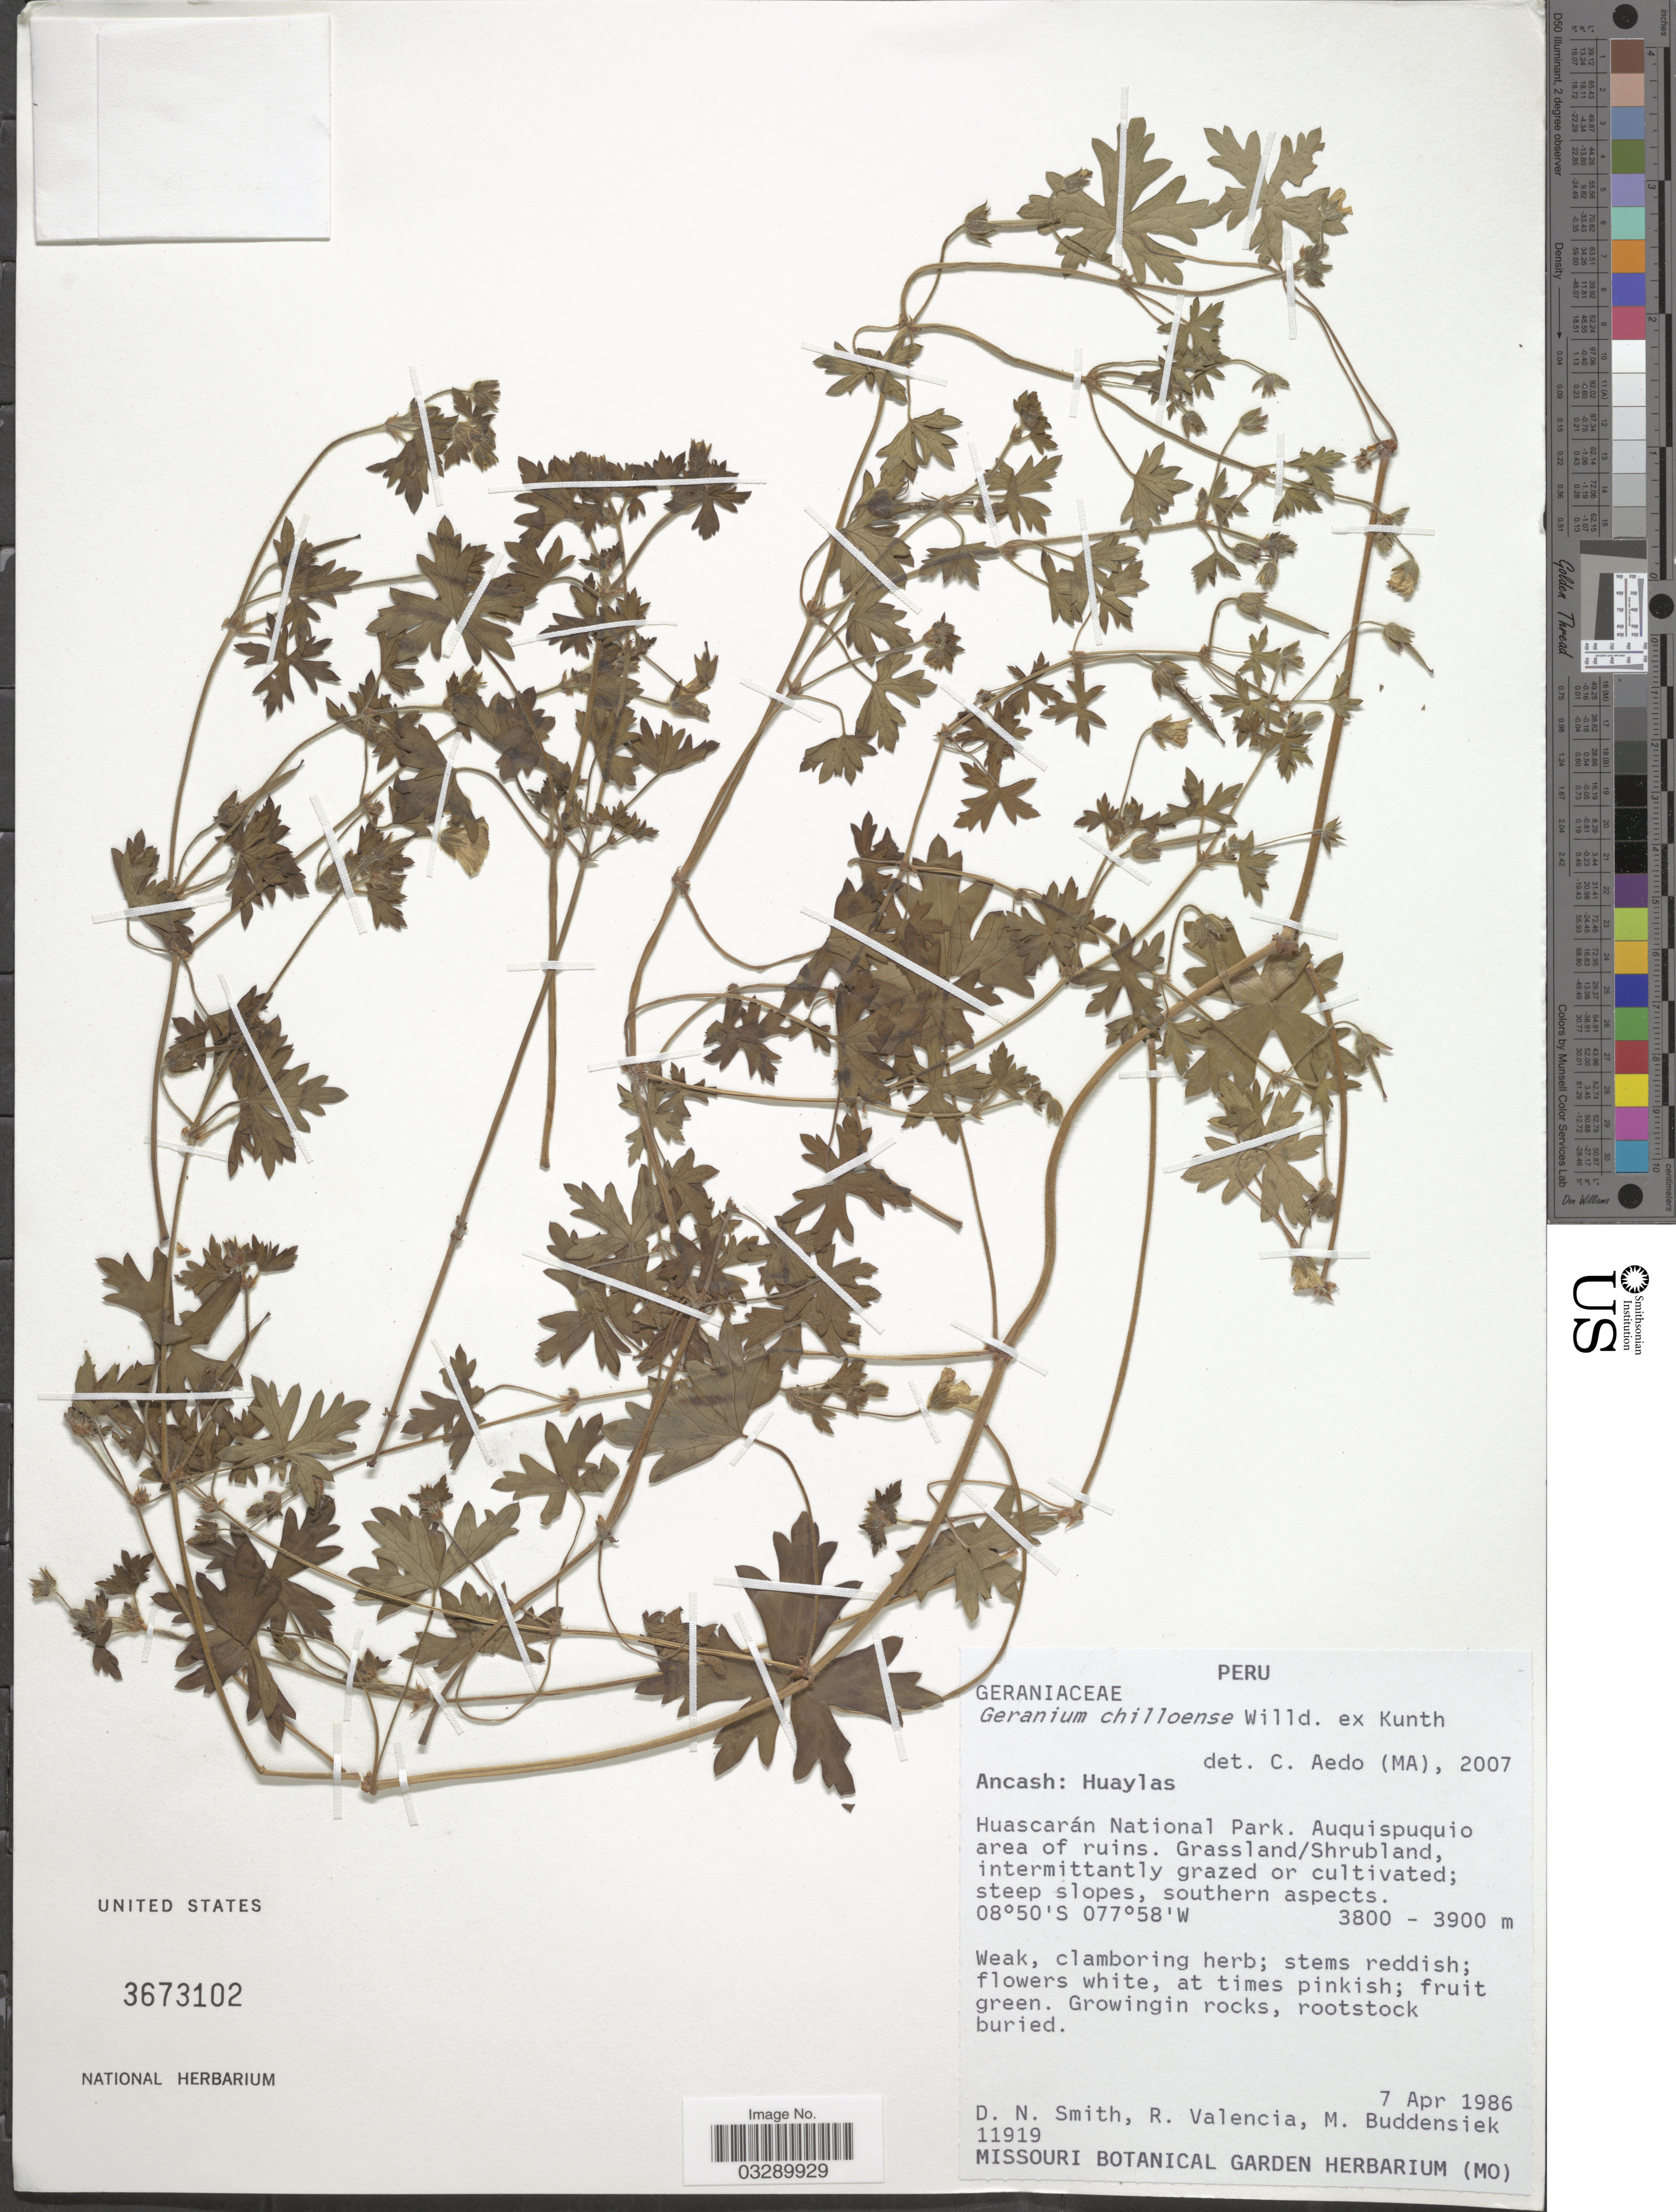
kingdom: Plantae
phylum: Tracheophyta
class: Magnoliopsida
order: Geraniales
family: Geraniaceae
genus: Geranium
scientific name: Geranium chilloense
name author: Kunth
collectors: D. Smith, R. Valencia & M. Buddensiek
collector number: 11919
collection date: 1986-04-07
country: Peru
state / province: Ancash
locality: Huaylas. Huascarán National Park. Auquispuquio area of ruins.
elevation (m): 3800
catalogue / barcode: US 3673102